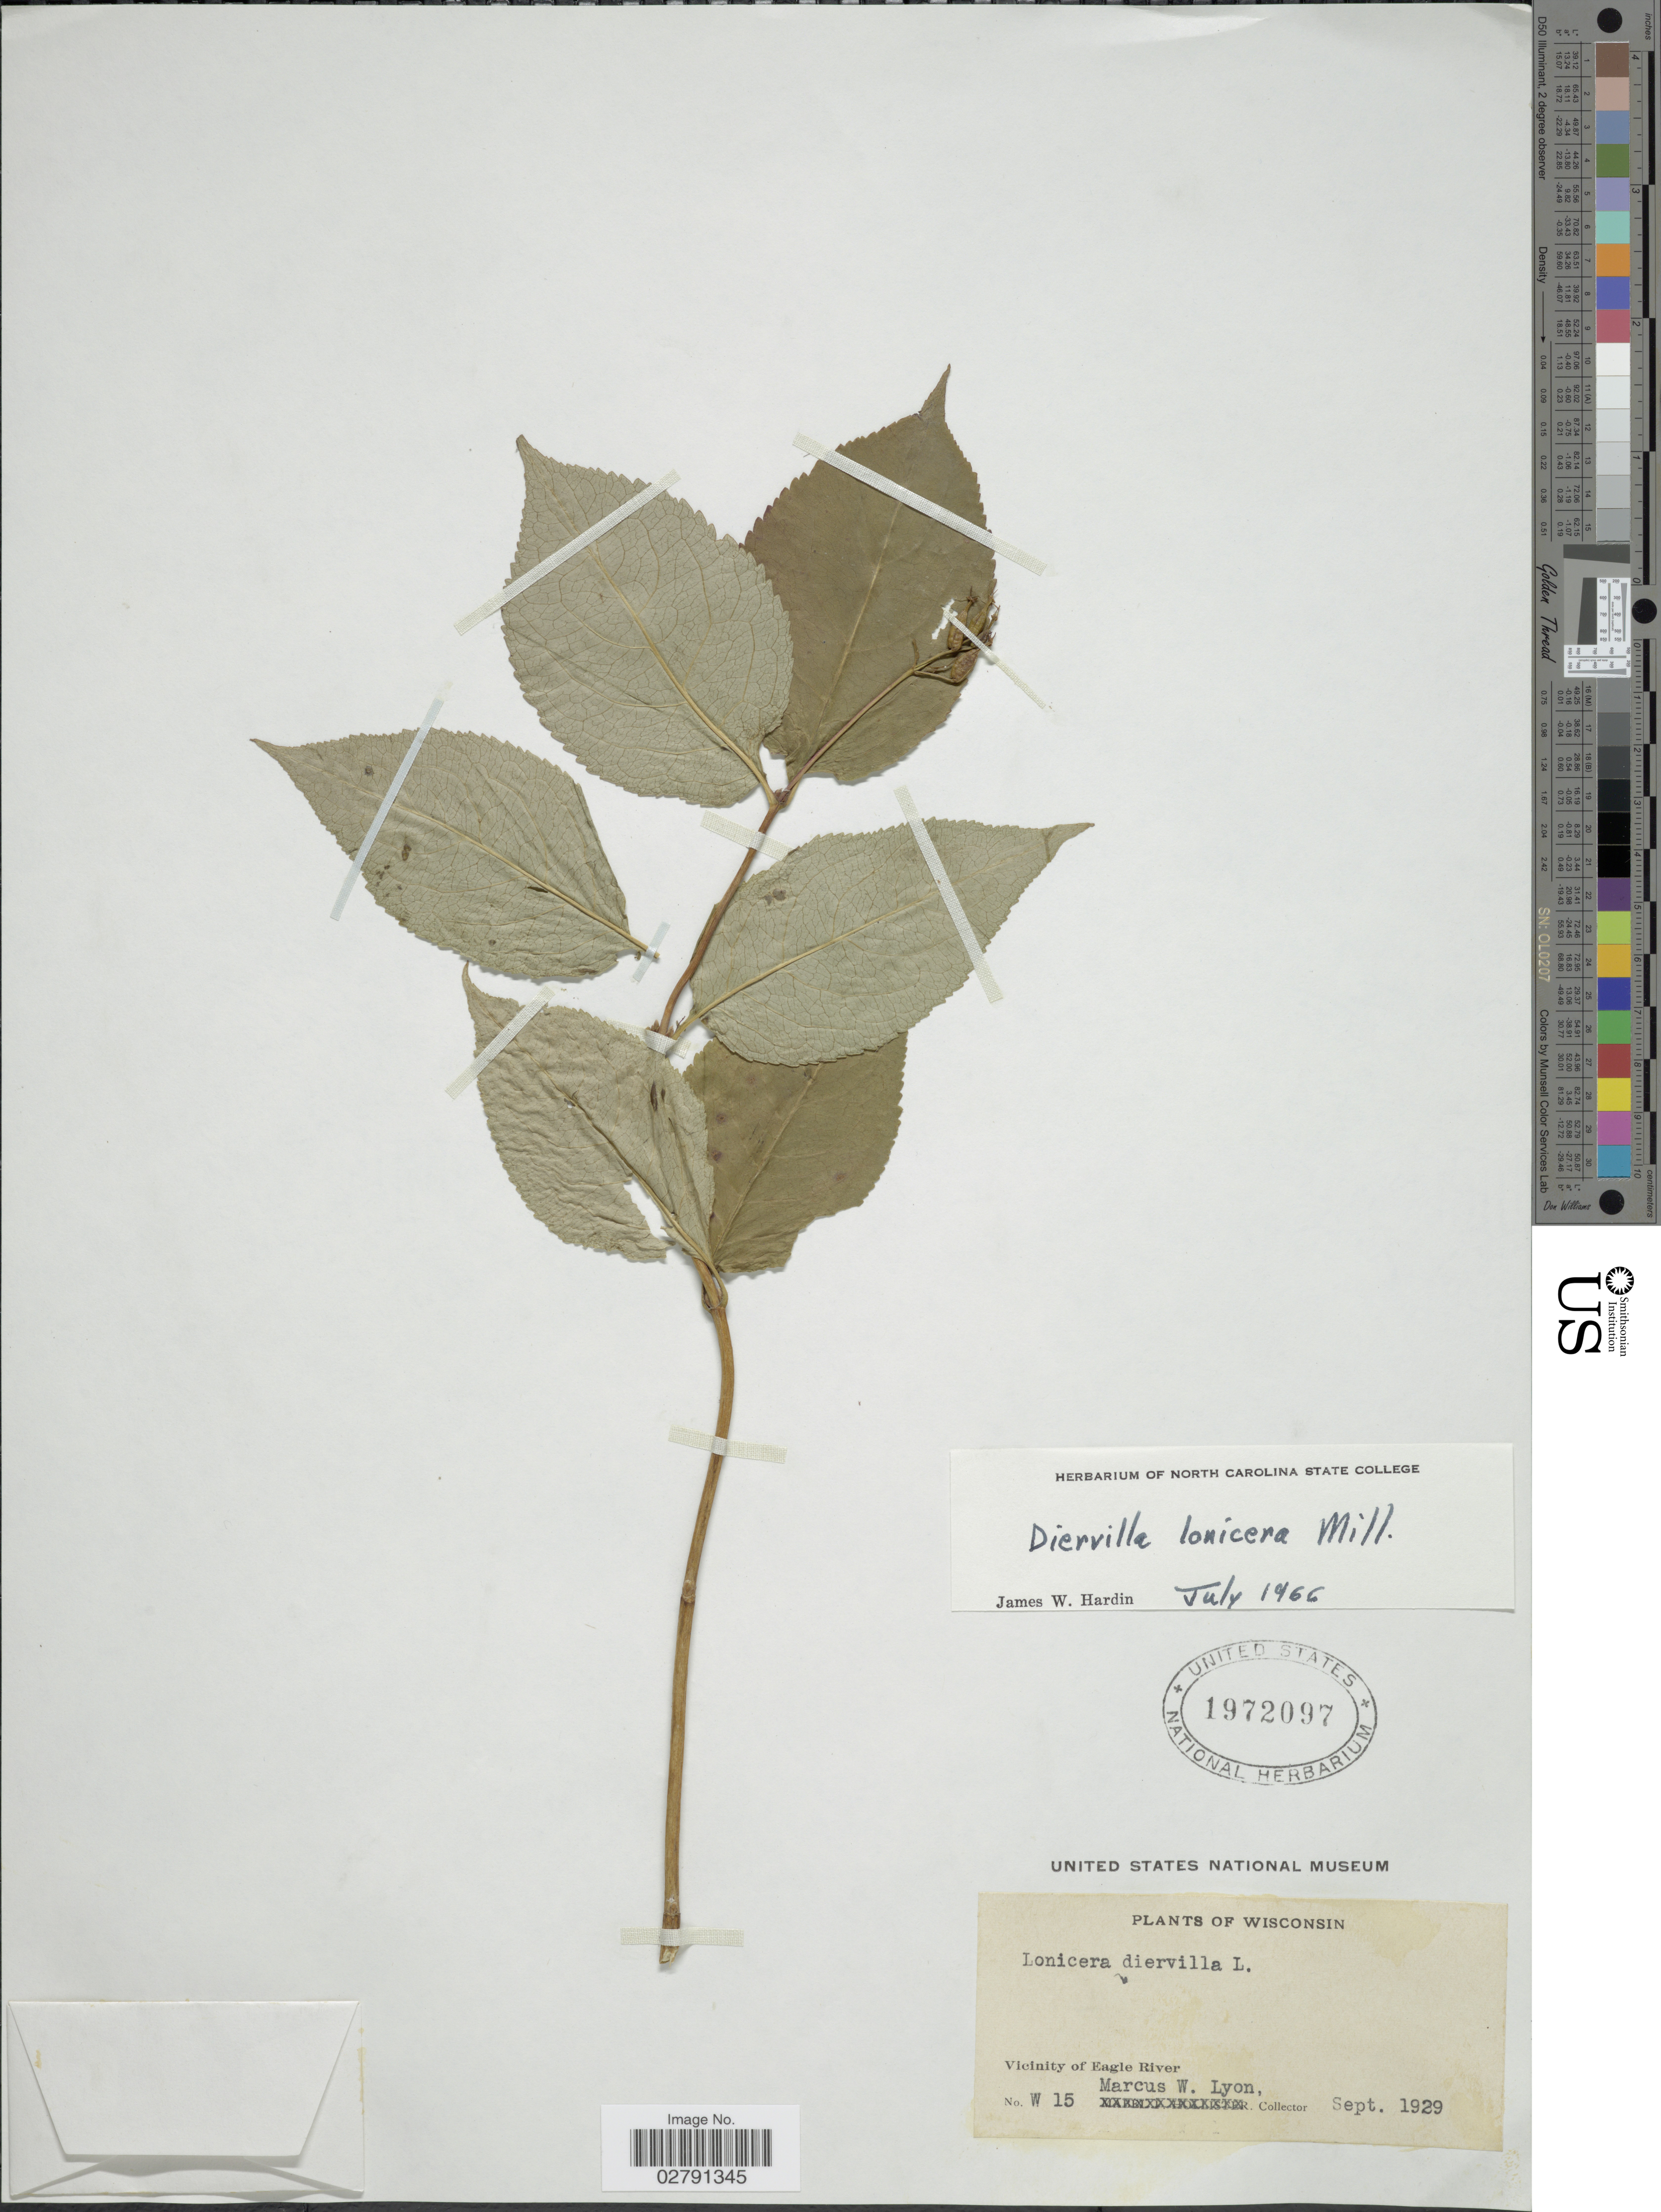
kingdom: Plantae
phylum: Tracheophyta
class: Magnoliopsida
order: Dipsacales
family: Caprifoliaceae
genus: Diervilla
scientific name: Diervilla lonicera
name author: Mill.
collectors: M. W. Lyon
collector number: W15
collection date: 1929-09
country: United States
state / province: Wisconsin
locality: Vicinity of Eagle River.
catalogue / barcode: US 1972097